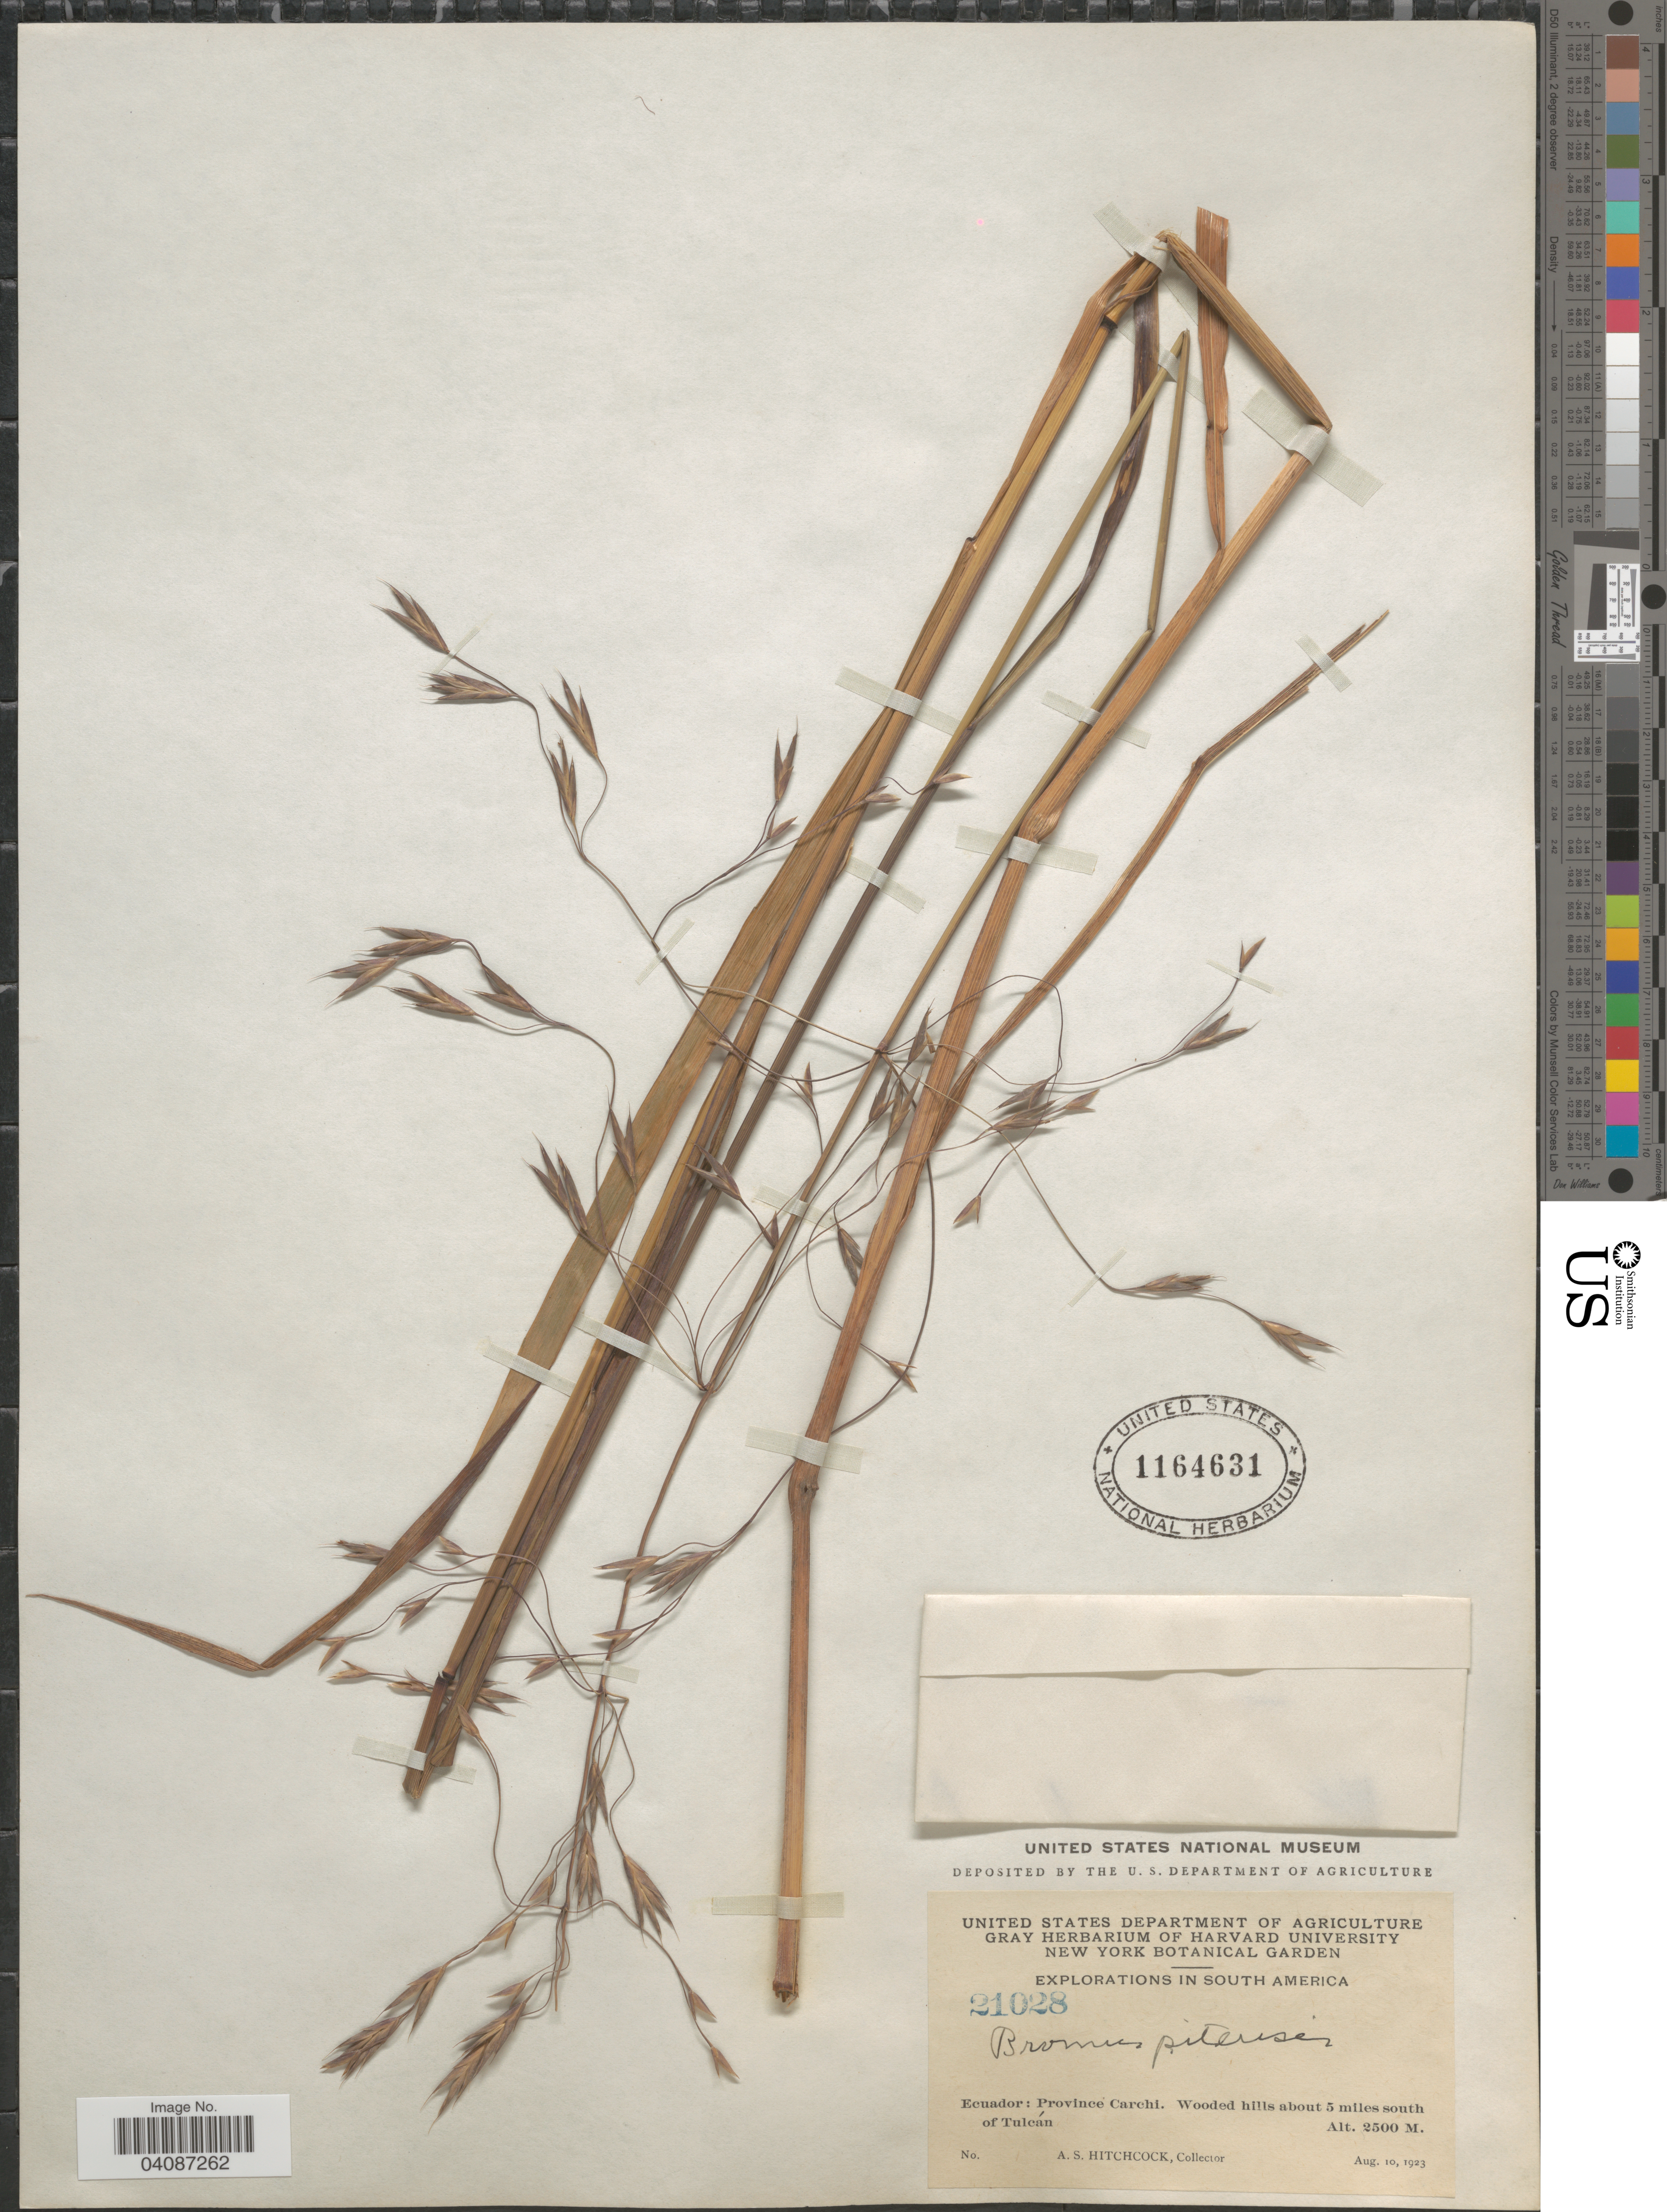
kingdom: Plantae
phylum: Tracheophyta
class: Liliopsida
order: Poales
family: Poaceae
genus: Bromus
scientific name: Bromus pitensis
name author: Kunth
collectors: A. S. Hitchcock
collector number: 21028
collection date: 1923-08-10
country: Ecuador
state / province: Carchi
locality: Explorations in South America. Wooded hills about 5 miles south of Tulcán.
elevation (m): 2500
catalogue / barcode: US 1164631